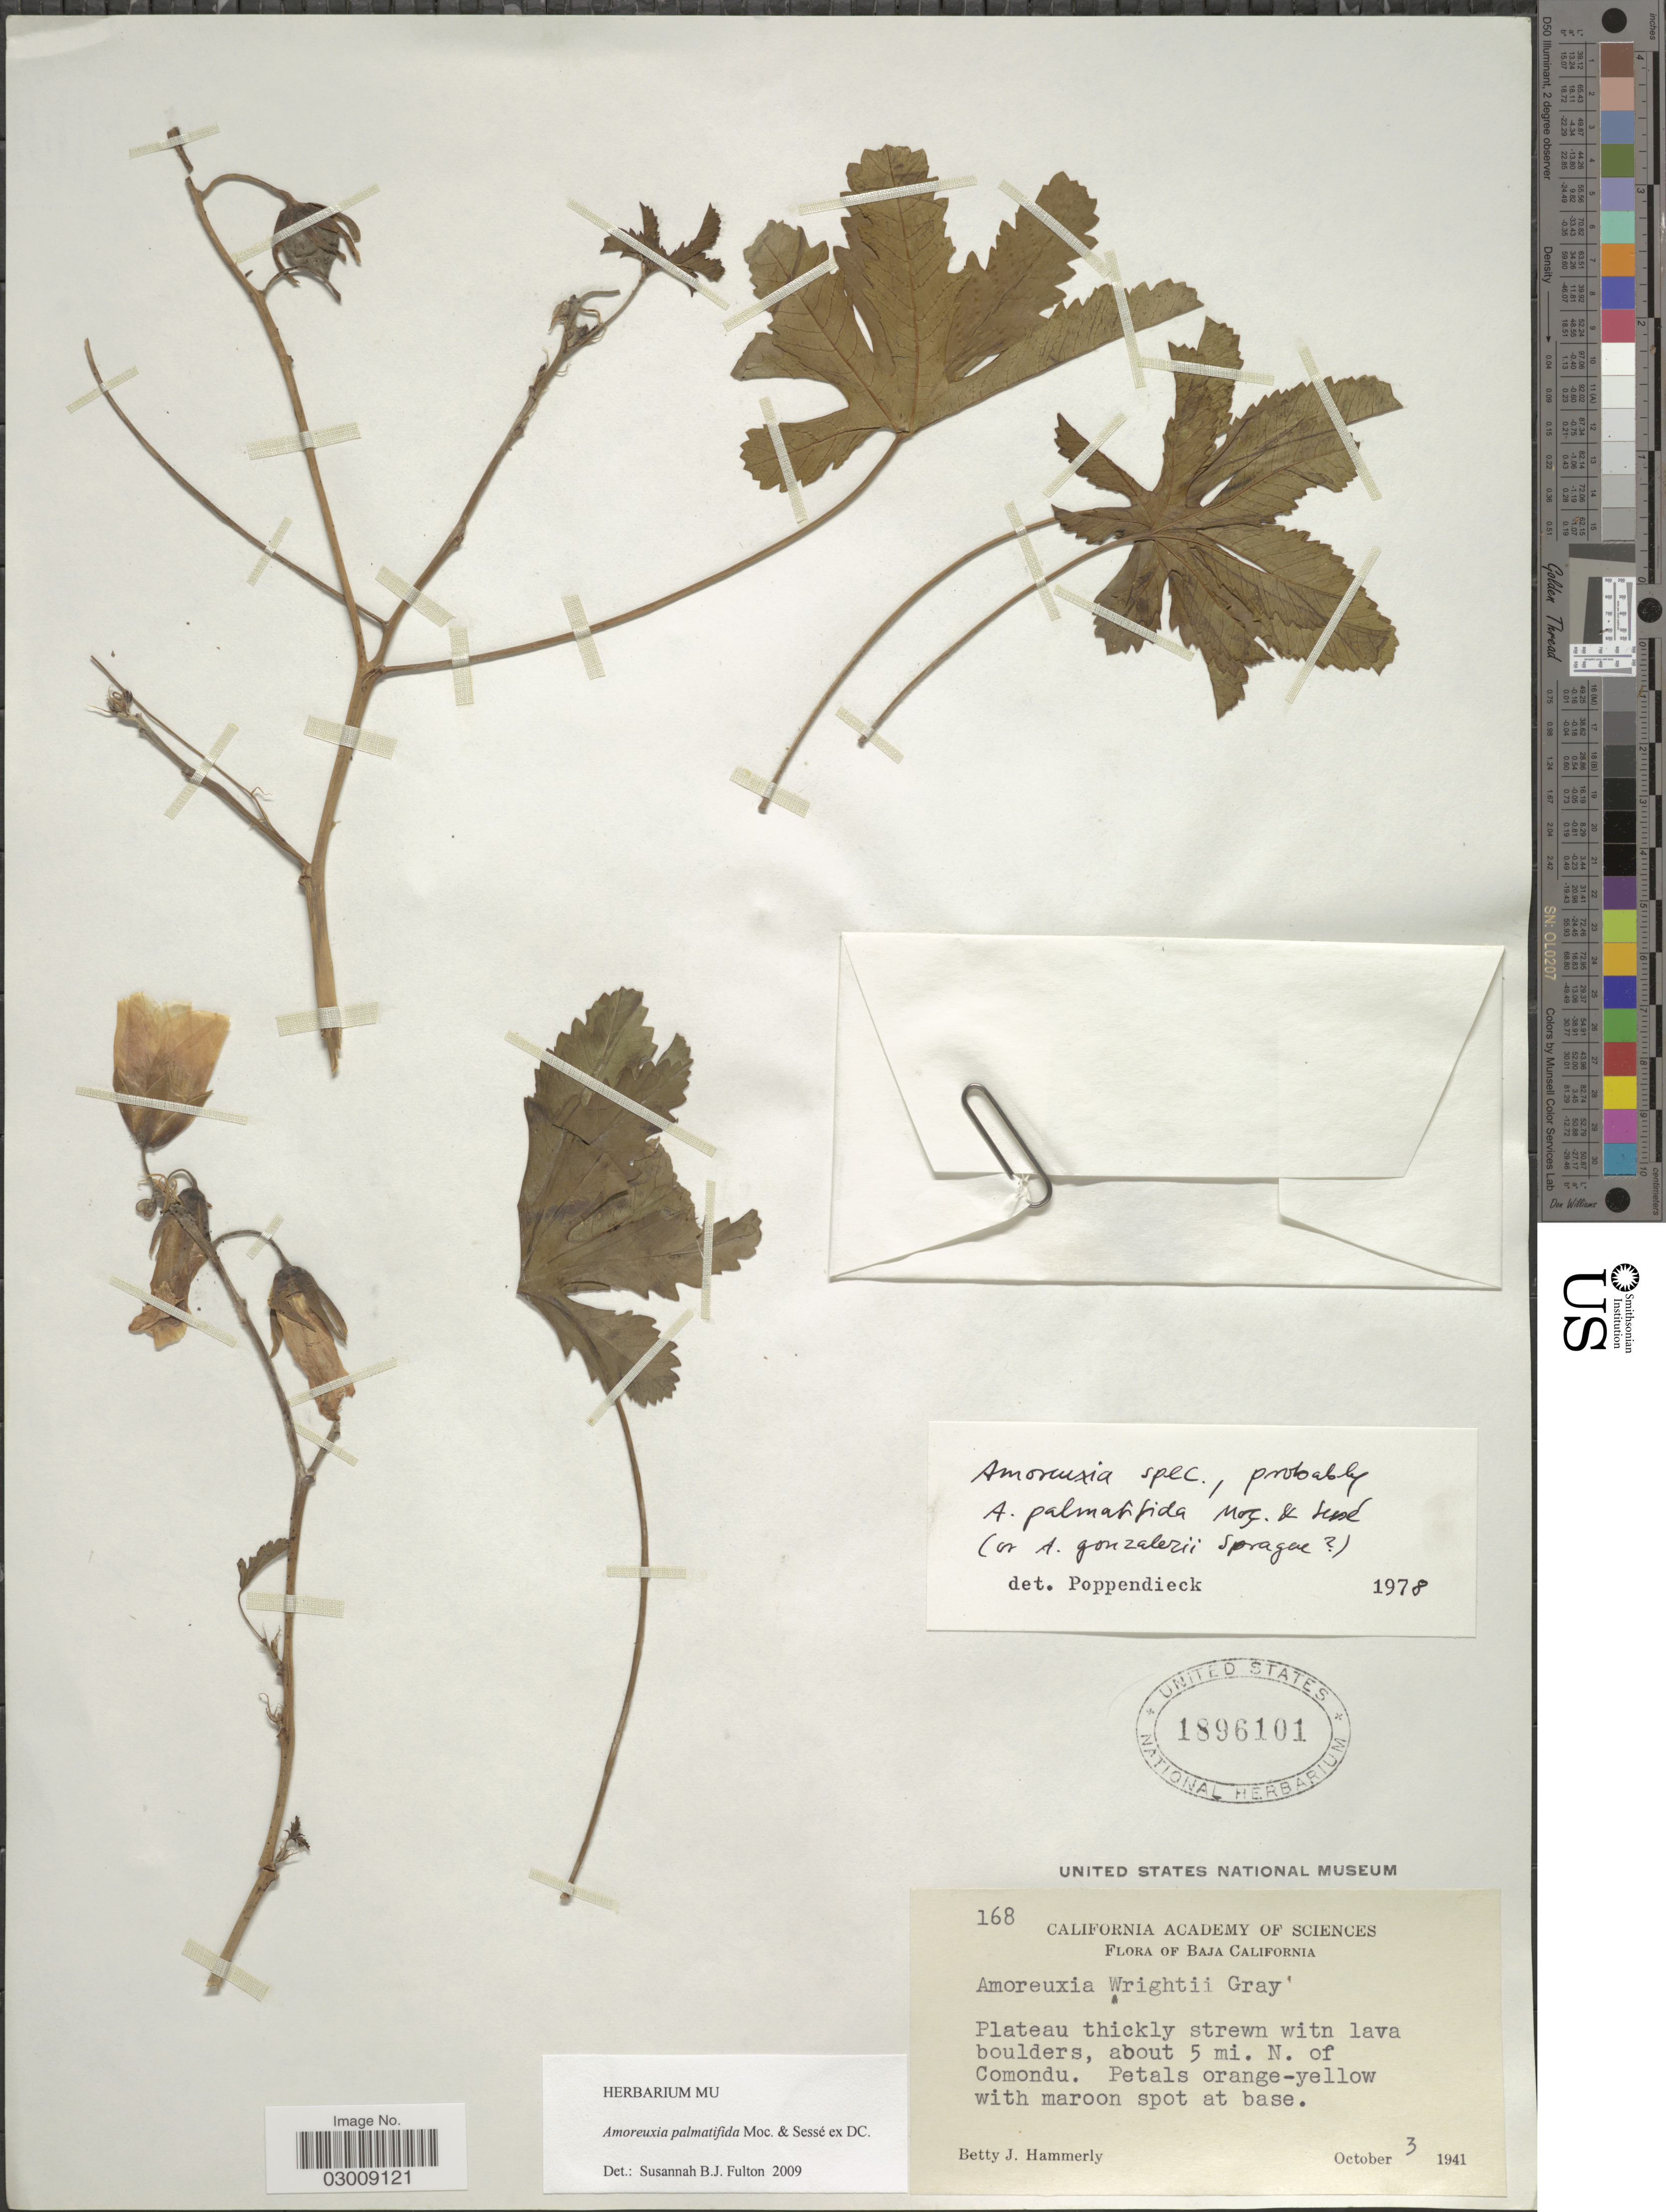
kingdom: Plantae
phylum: Tracheophyta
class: Magnoliopsida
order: Malvales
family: Cochlospermaceae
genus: Amoreuxia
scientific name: Amoreuxia palmatifida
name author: Moc. & Sessé ex DC.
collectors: B. J. Hammerly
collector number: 168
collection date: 1941-10-03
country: Mexico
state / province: Baja California Sur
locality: About 5 mi. N. of Comondu.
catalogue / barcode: US 1896101